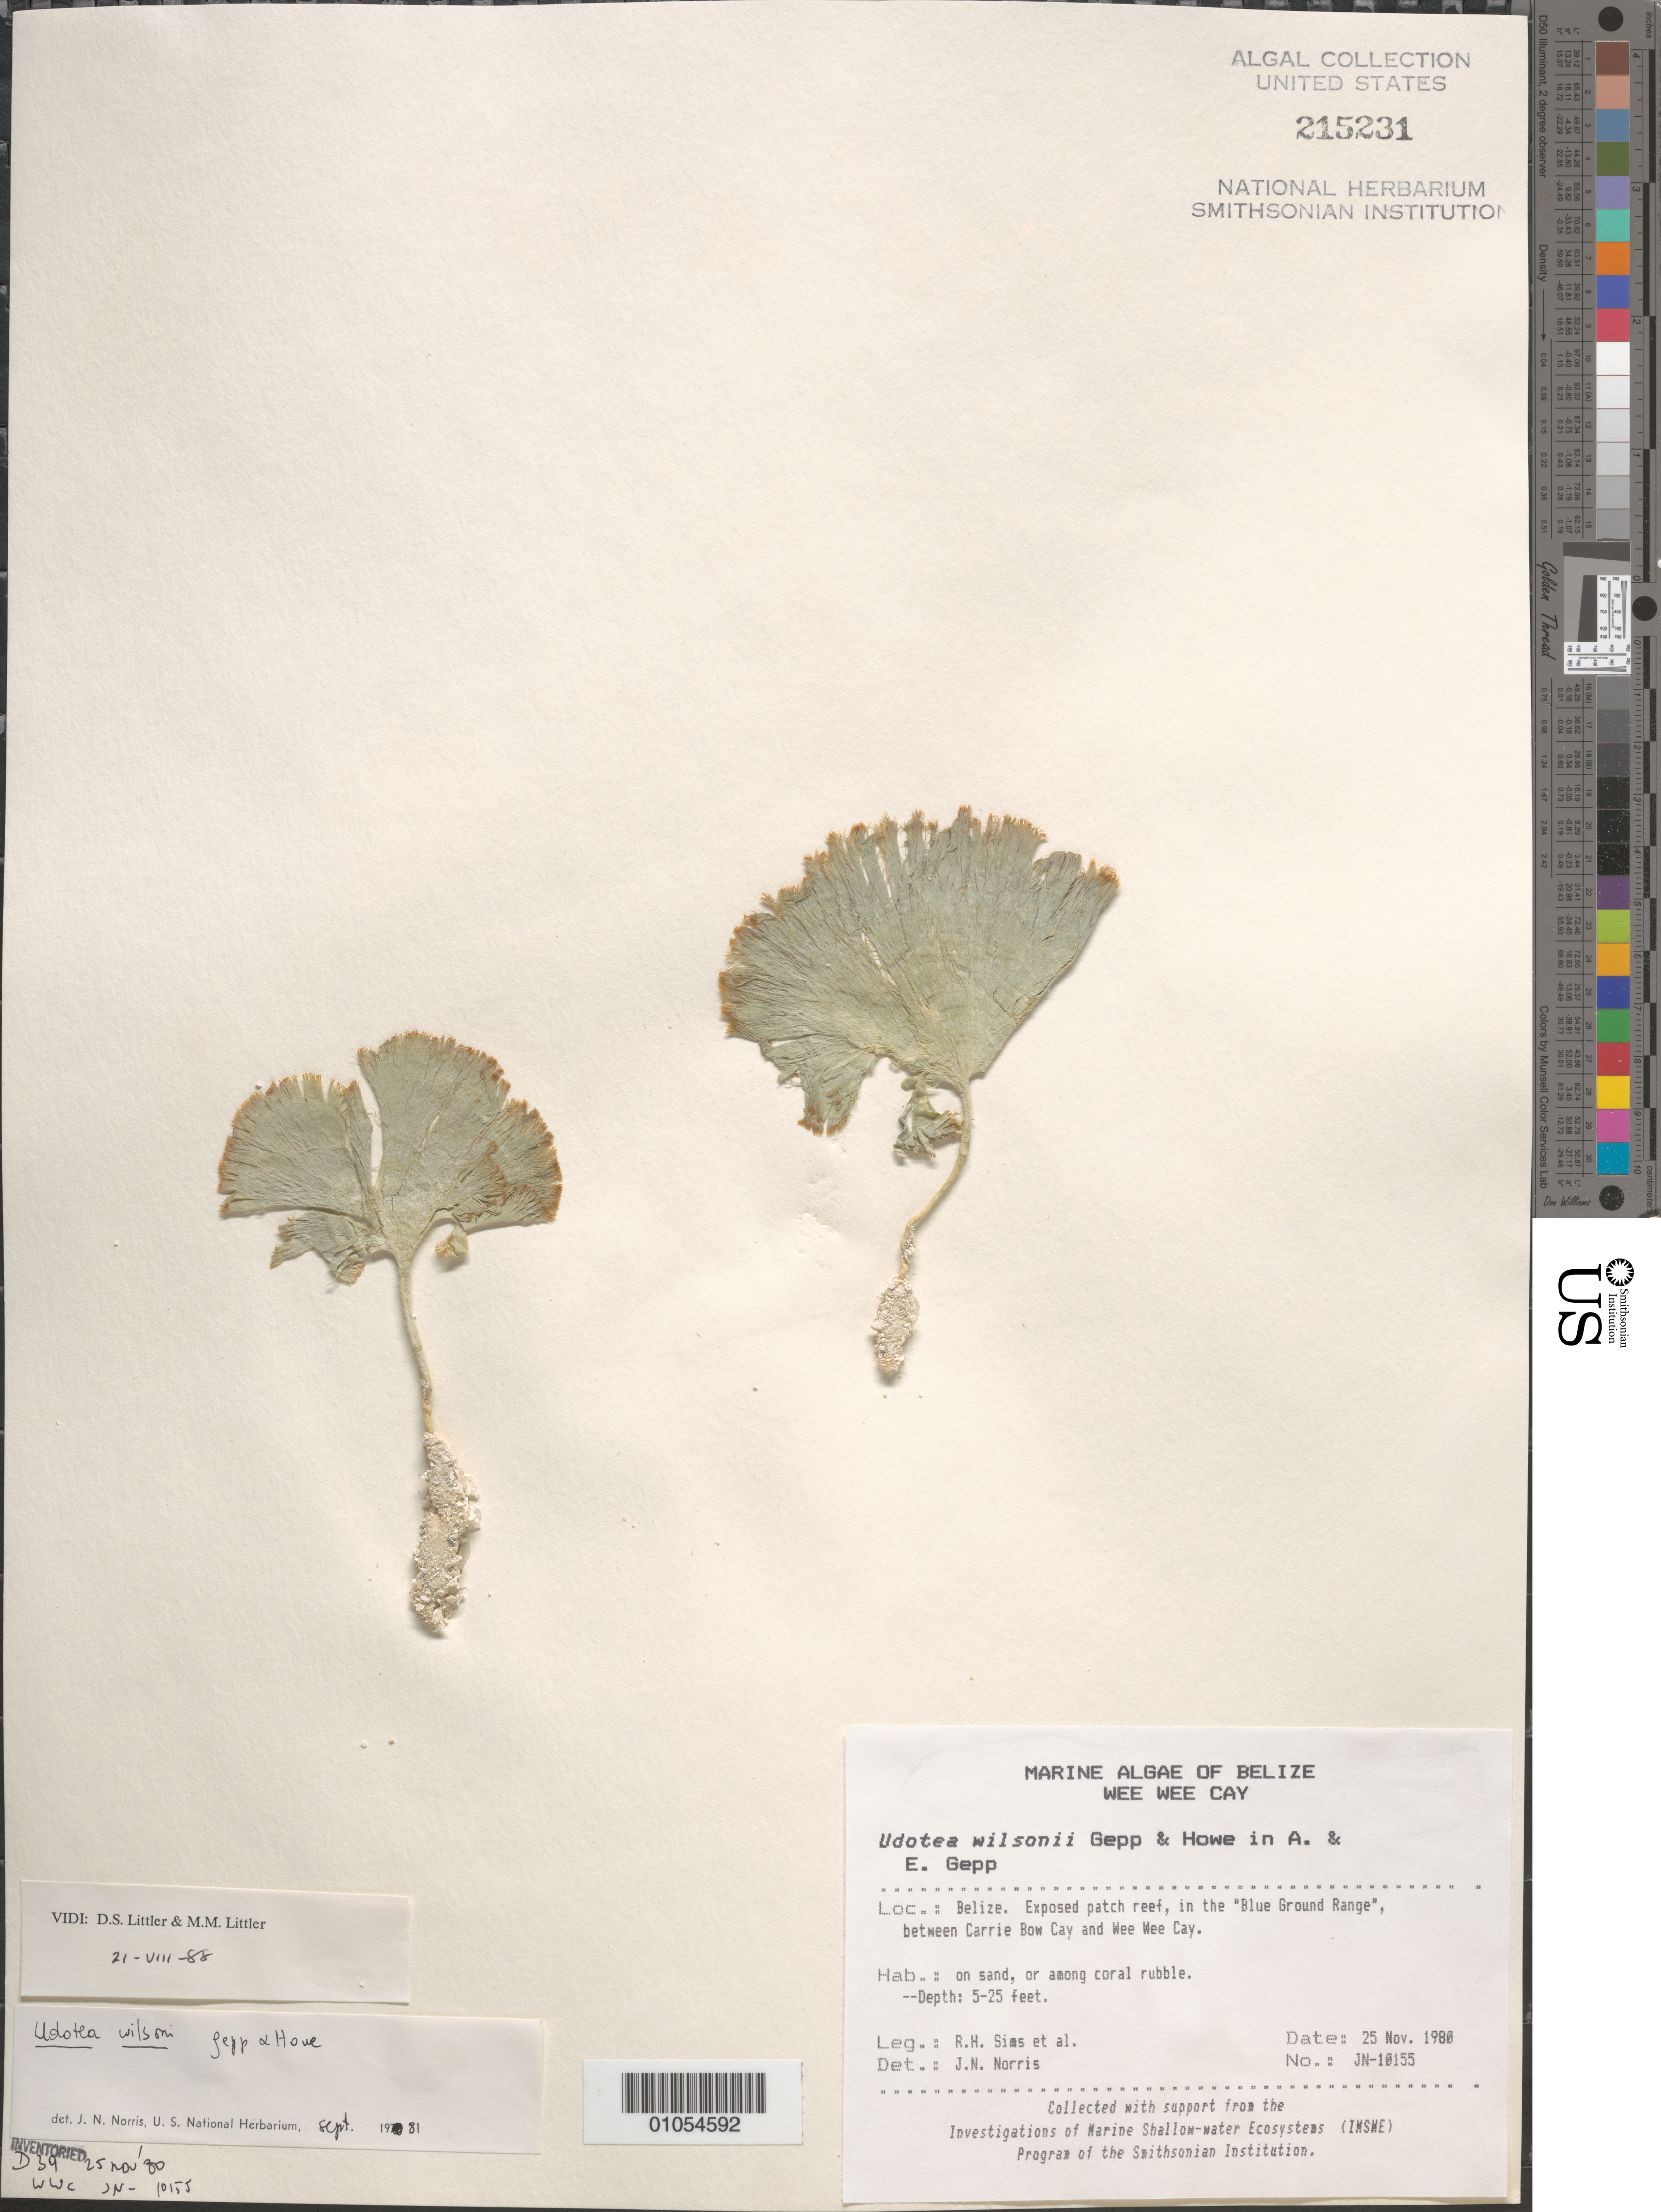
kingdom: Plantae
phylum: Chlorophyta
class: Ulvophyceae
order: Bryopsidales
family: Udoteaceae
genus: Udotea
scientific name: Udotea wilsonii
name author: A. Gepp et al. in A. Gepp & E. Gepp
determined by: Norris, James N.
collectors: R. H. Sims & et al.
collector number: JN-10155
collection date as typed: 25 Nov 1980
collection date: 1980-11-25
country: Belize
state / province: Stann Creek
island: Wee Wee Cay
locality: Blue Ground Range, between Carrie Bow Cay and Wee Wee Cay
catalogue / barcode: US 215231